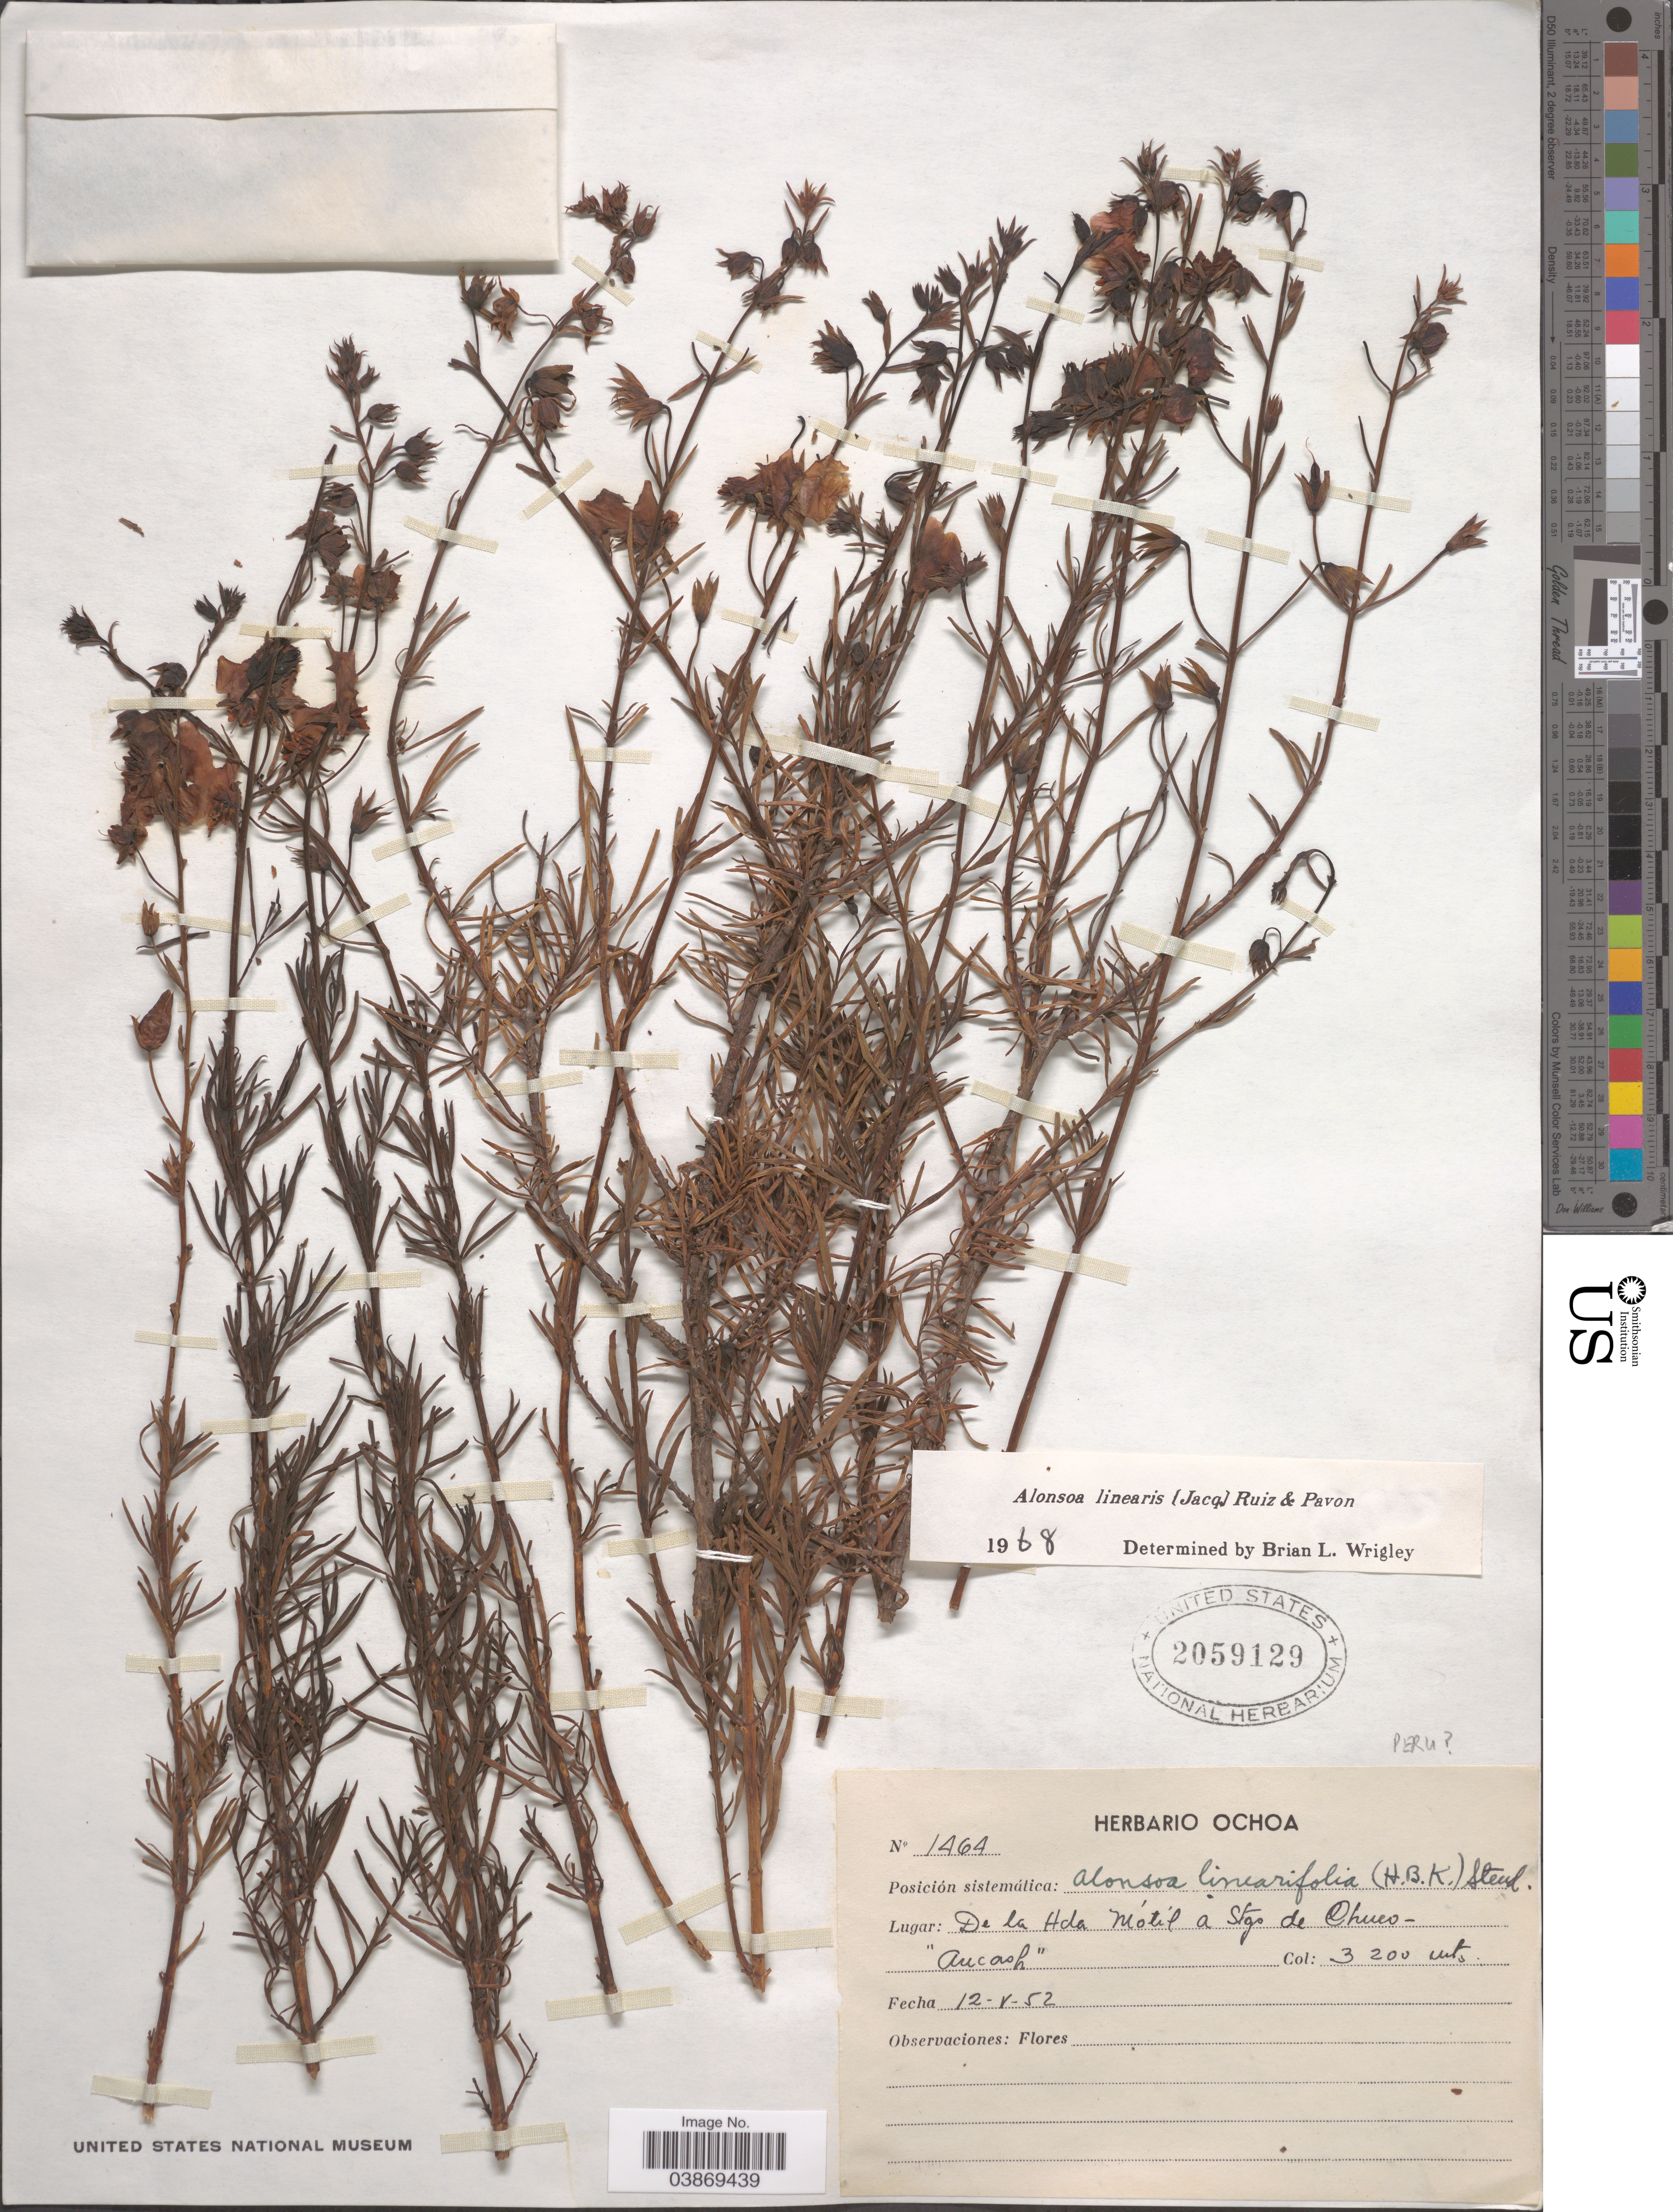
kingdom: Plantae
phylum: Tracheophyta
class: Magnoliopsida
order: Lamiales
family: Scrophulariaceae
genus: Alonsoa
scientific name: Alonsoa linearis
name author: (Jacq.) Ruiz & Pav.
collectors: ex herb. Ochoa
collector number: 1464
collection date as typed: Transcribed d/m/y: 12/5/52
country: Peru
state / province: Ancash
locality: De la Hda Mótil á Stgo de Chuco.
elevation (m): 3200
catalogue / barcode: US 2059129